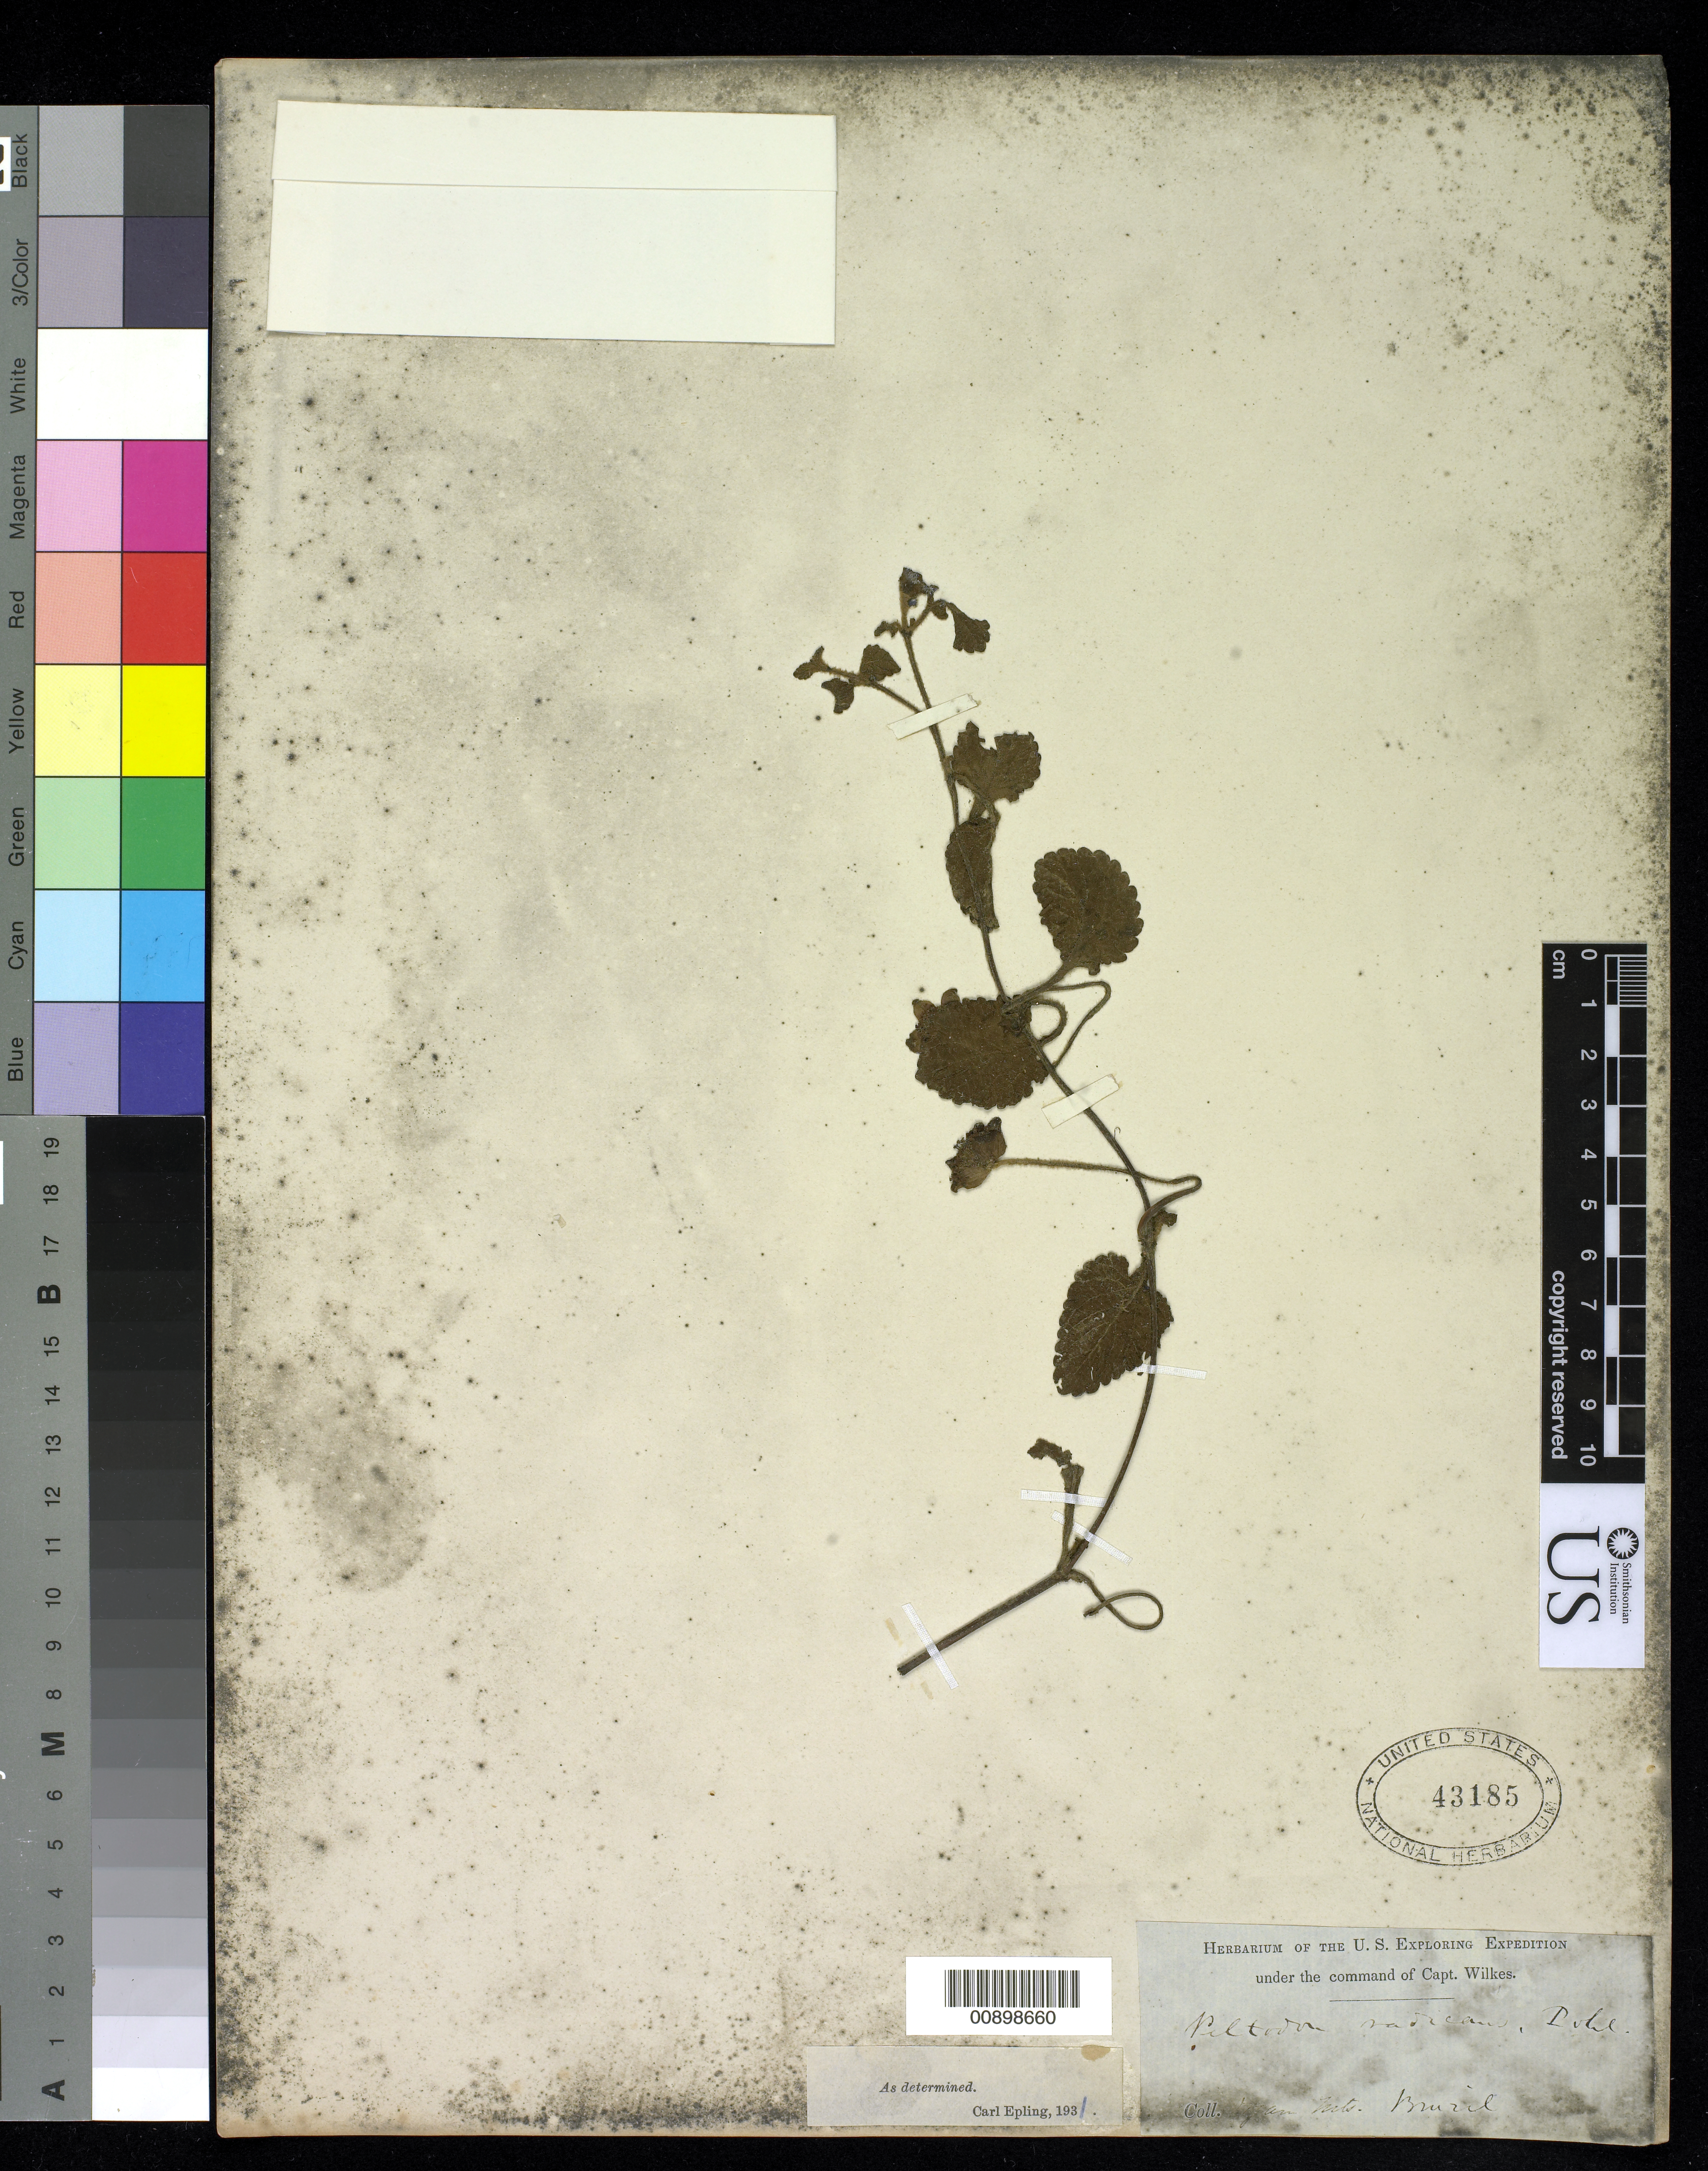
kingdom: Plantae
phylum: Tracheophyta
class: Magnoliopsida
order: Lamiales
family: Lamiaceae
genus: Hyptis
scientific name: Hyptis radicans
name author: (Pohl) Harley & J.F.B. Pastore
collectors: Wilkes Explor. Exped.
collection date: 1838/1842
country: Brazil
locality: Organ Mts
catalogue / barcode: US 43185